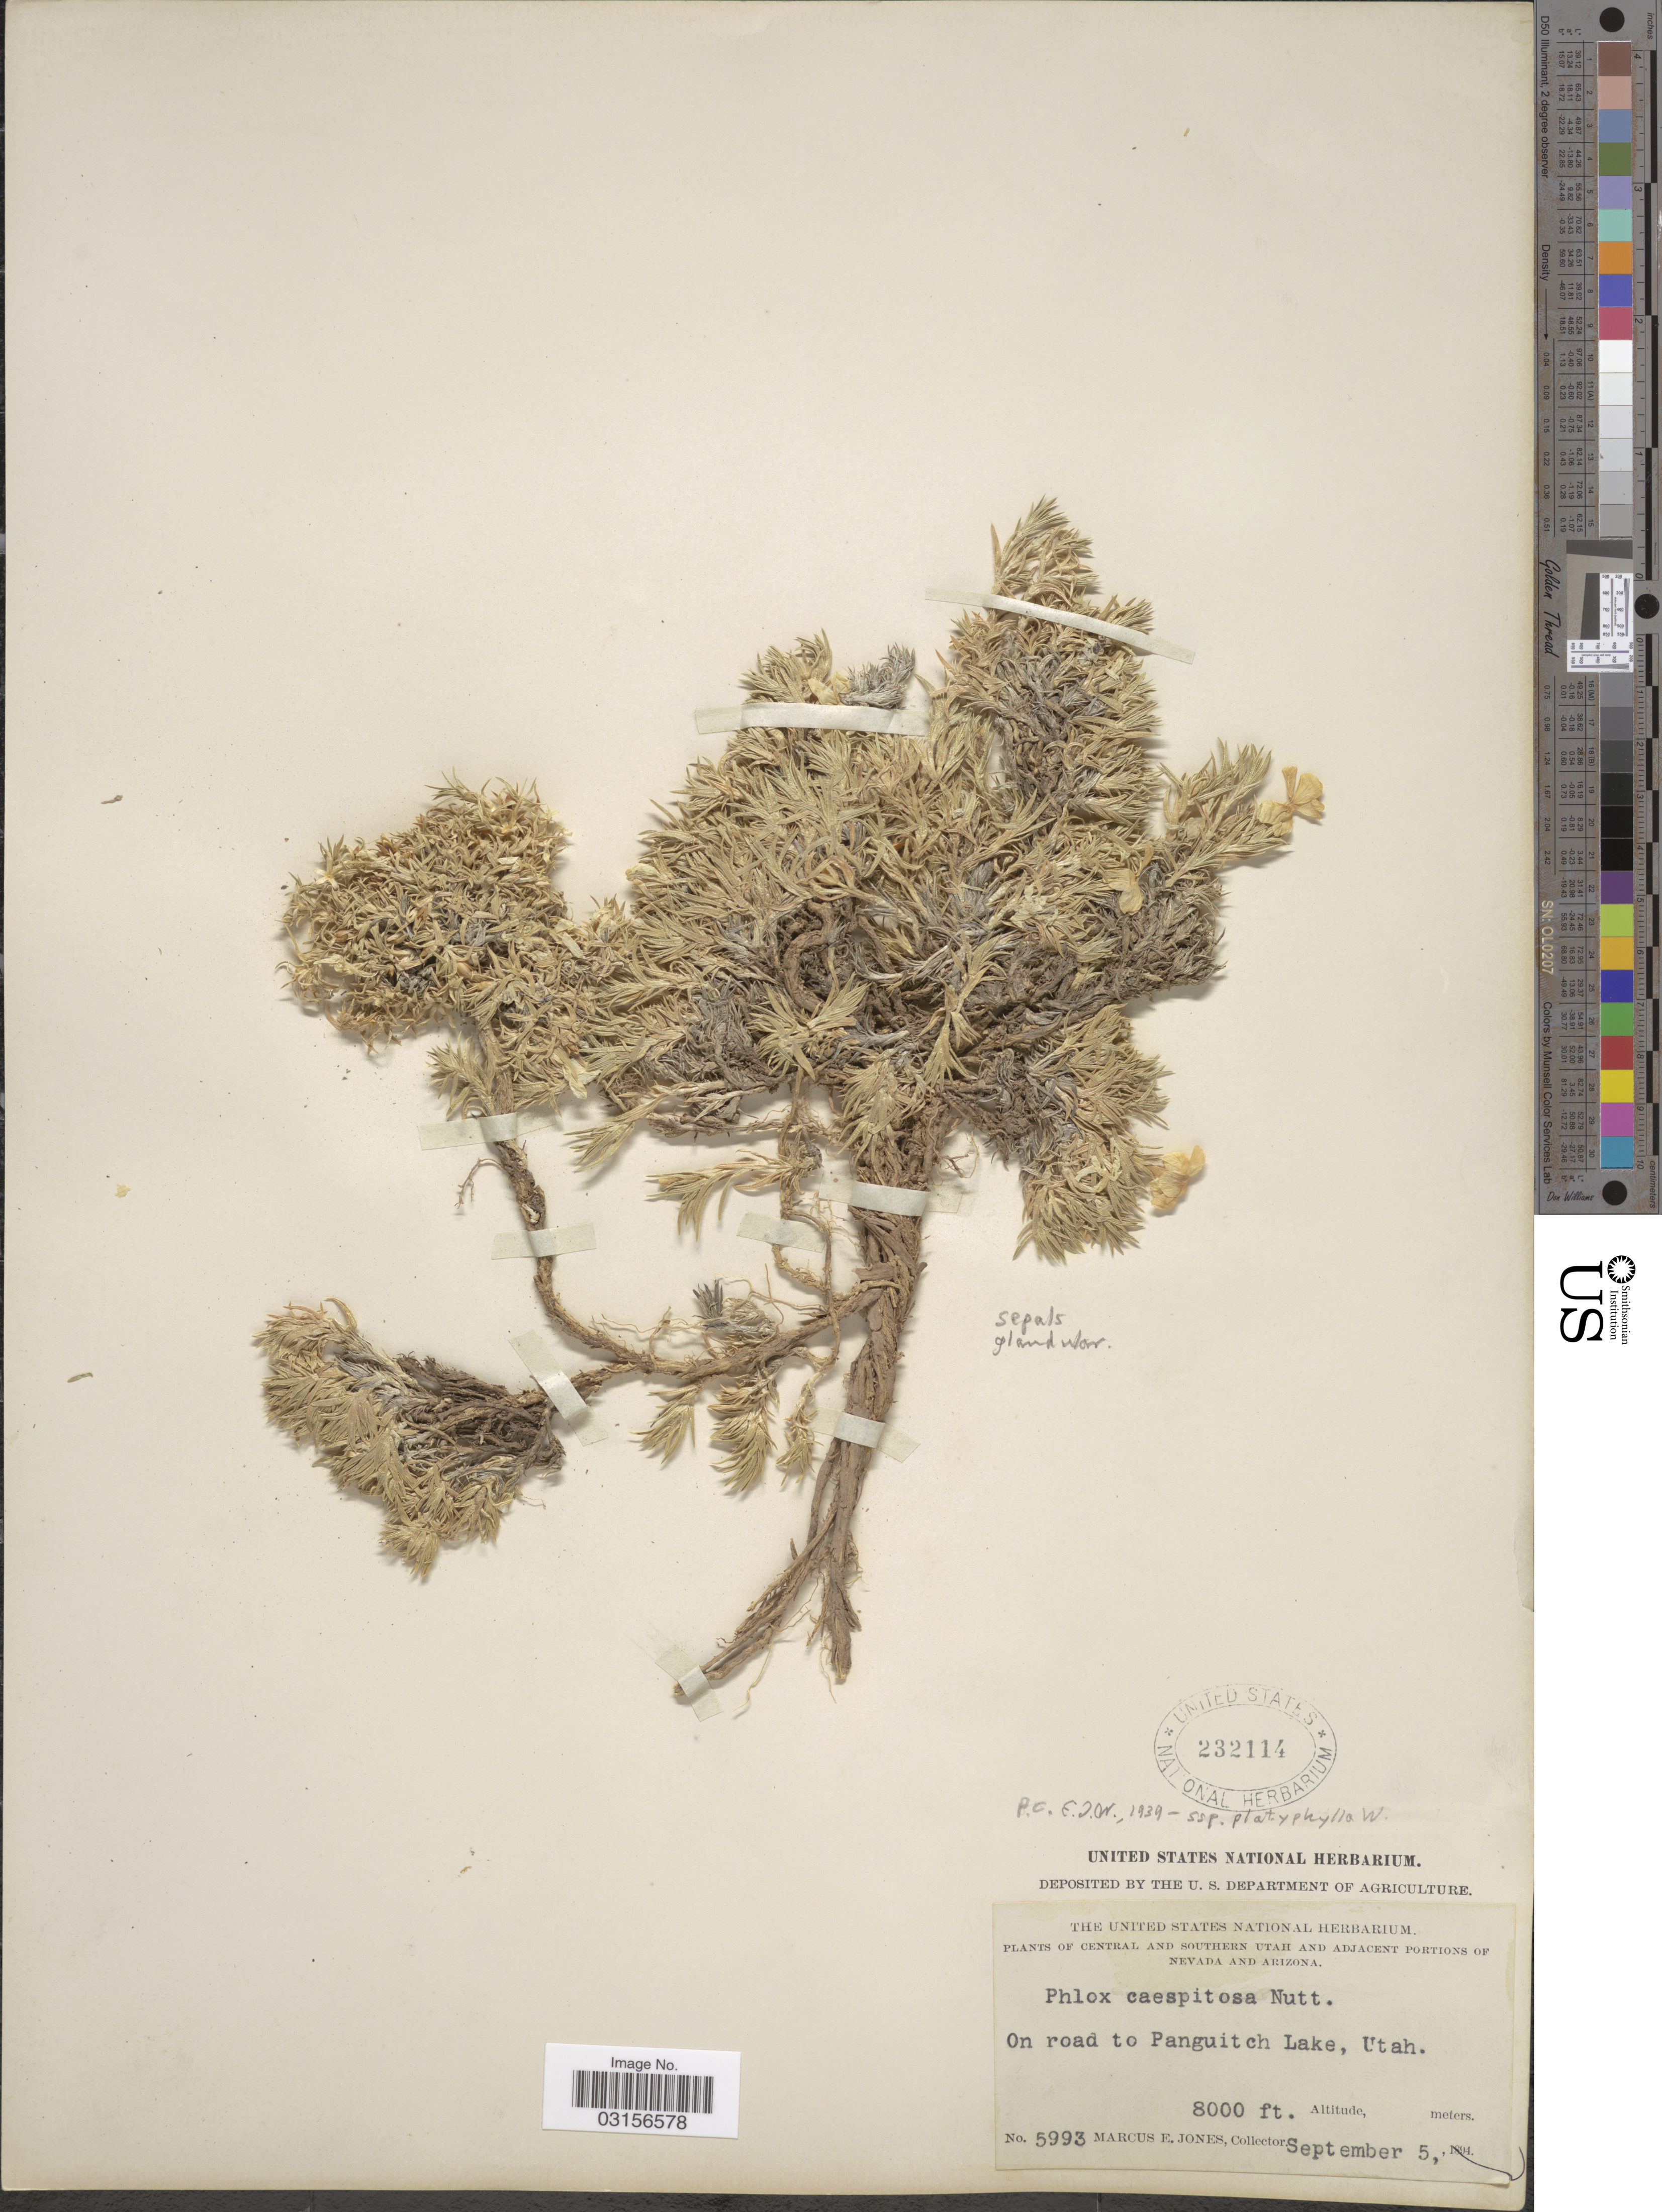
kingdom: Plantae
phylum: Tracheophyta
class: Magnoliopsida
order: Ericales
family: Polemoniaceae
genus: Phlox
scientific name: Phlox condensata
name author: (A. Gray) E.E. Nelson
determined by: Mayfield, M. H.; Ferguson, C. J.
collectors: M. E. Jones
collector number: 5993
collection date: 1894-09-05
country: United States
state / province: Utah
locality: Central and Southern Utah. On road to Panguitch Lake.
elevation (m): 2438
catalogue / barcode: US 232114